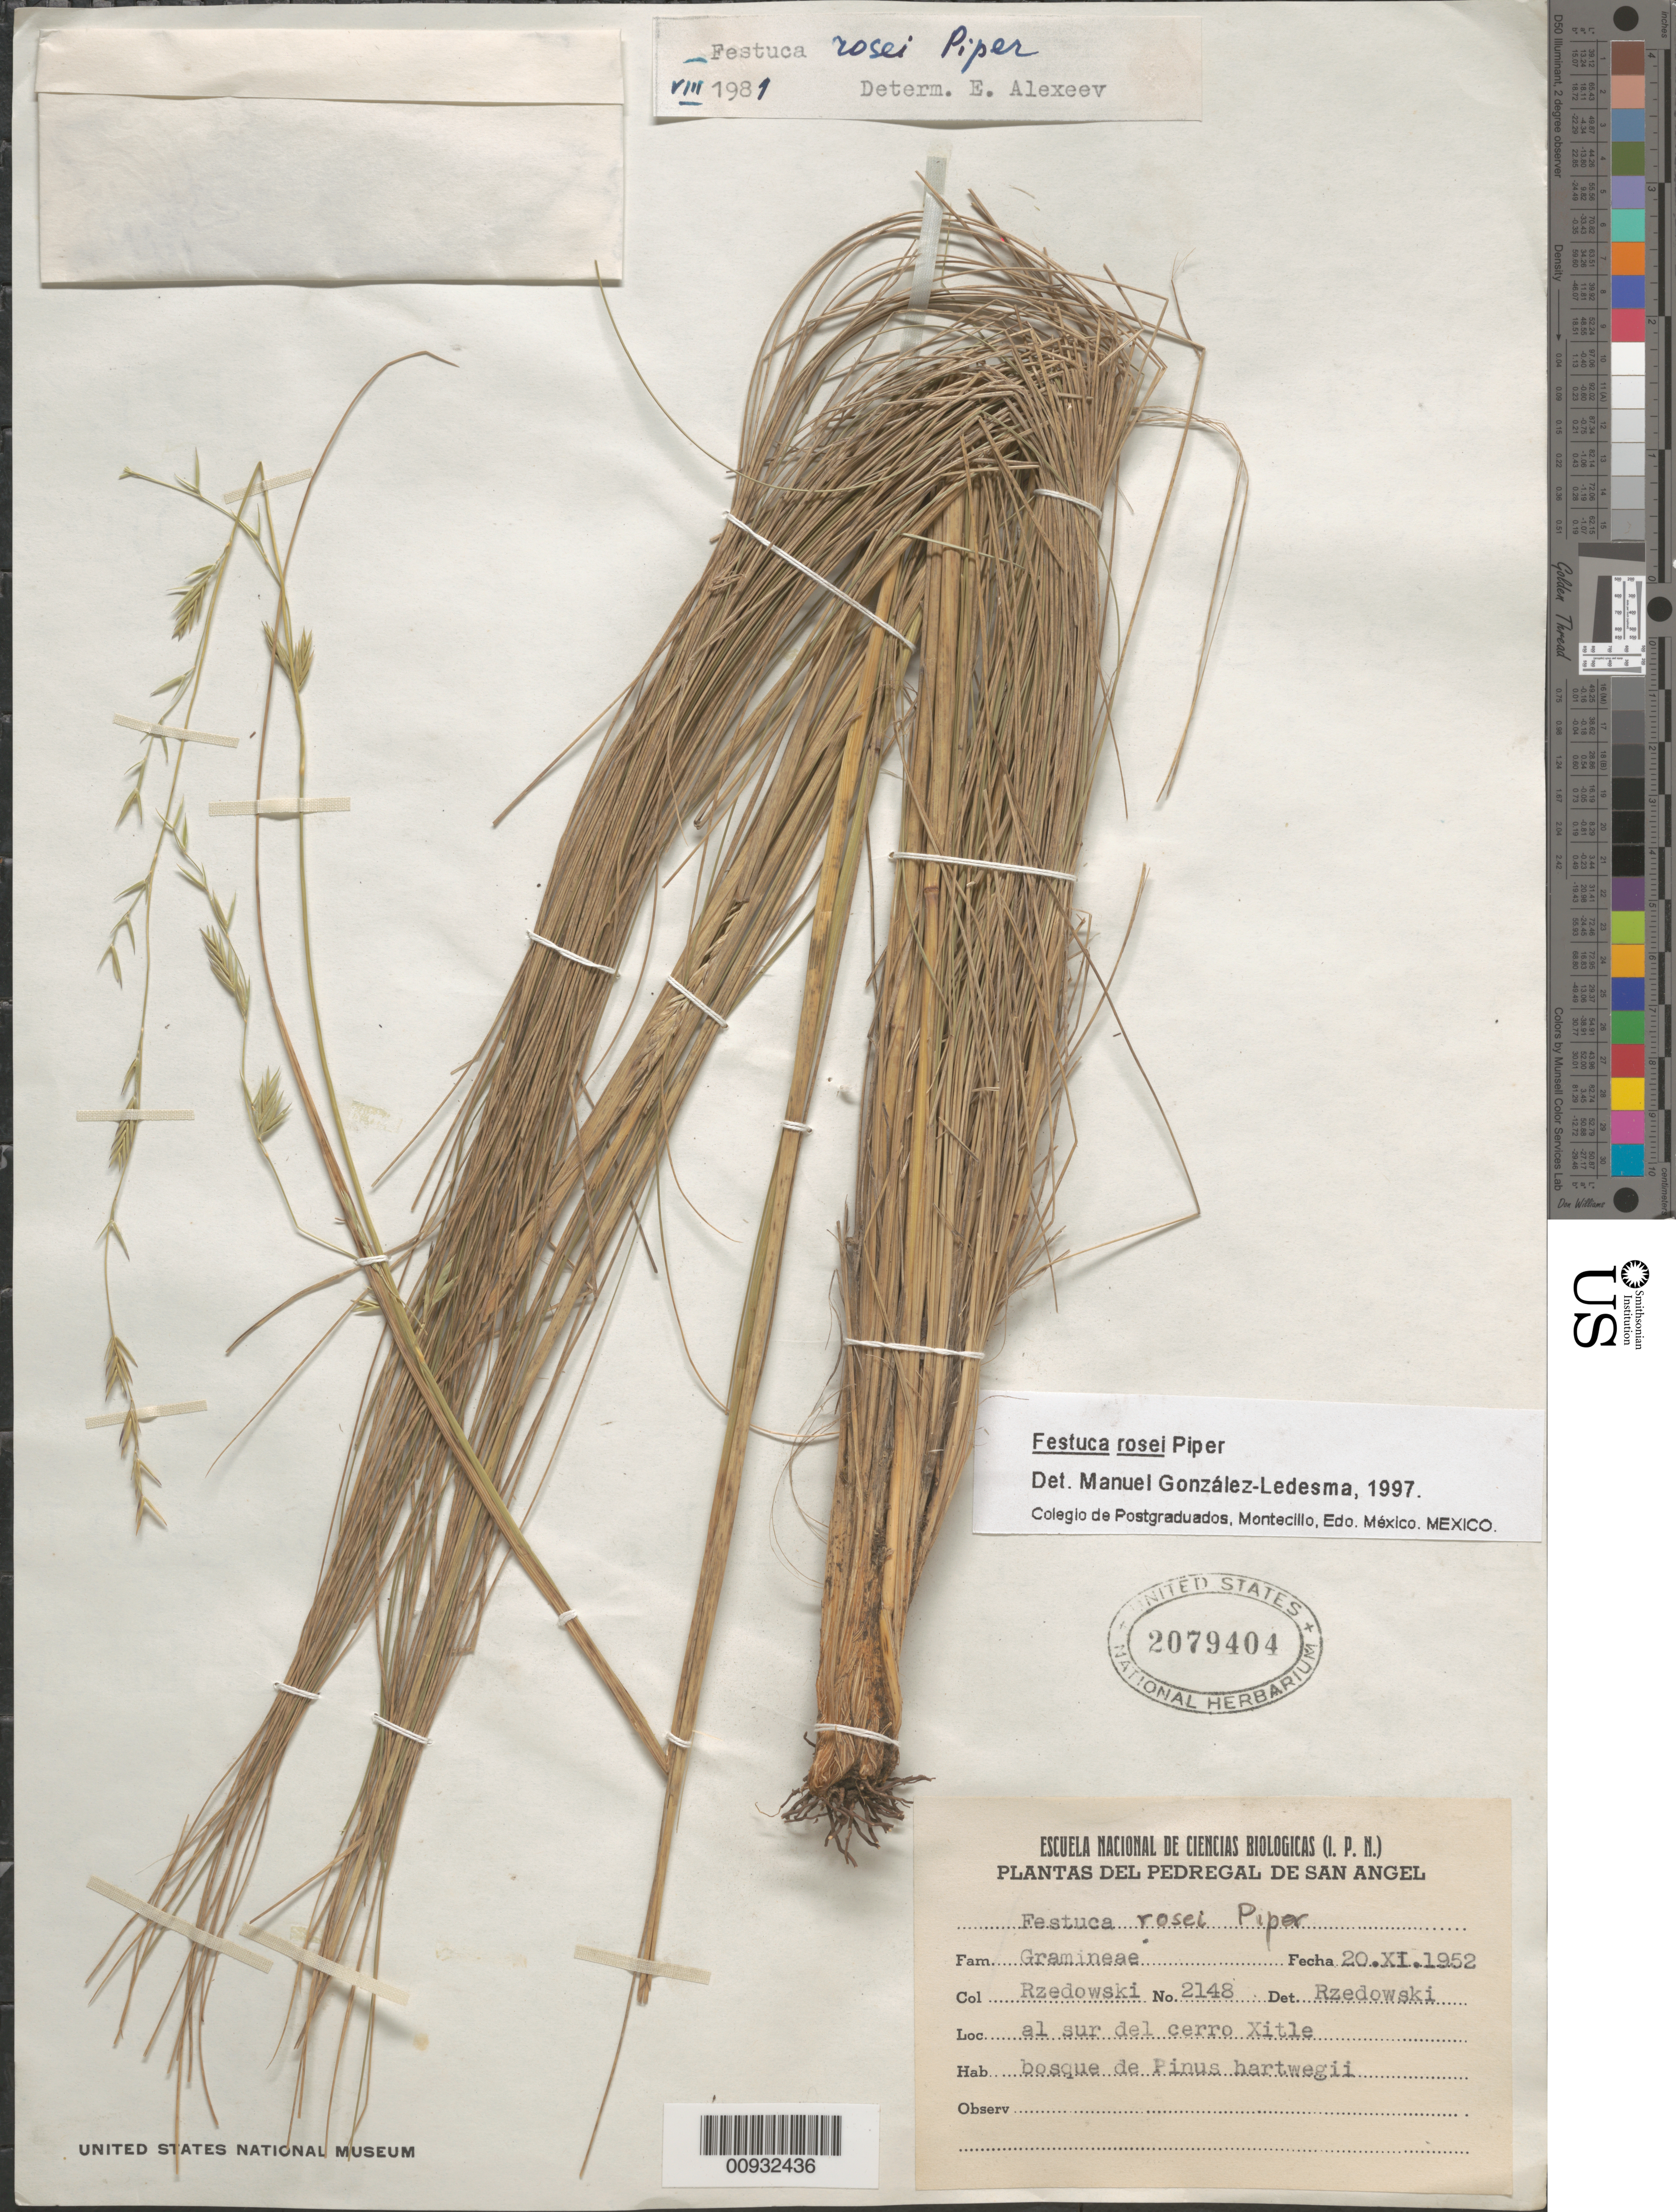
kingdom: Plantae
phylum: Tracheophyta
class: Liliopsida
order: Poales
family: Poaceae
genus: Festuca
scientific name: Festuca rosei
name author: Piper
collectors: Rzedowski, --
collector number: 2148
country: Mexico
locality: Pedregal de San Angel, Sur del cerro Xitle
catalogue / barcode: US 2079404